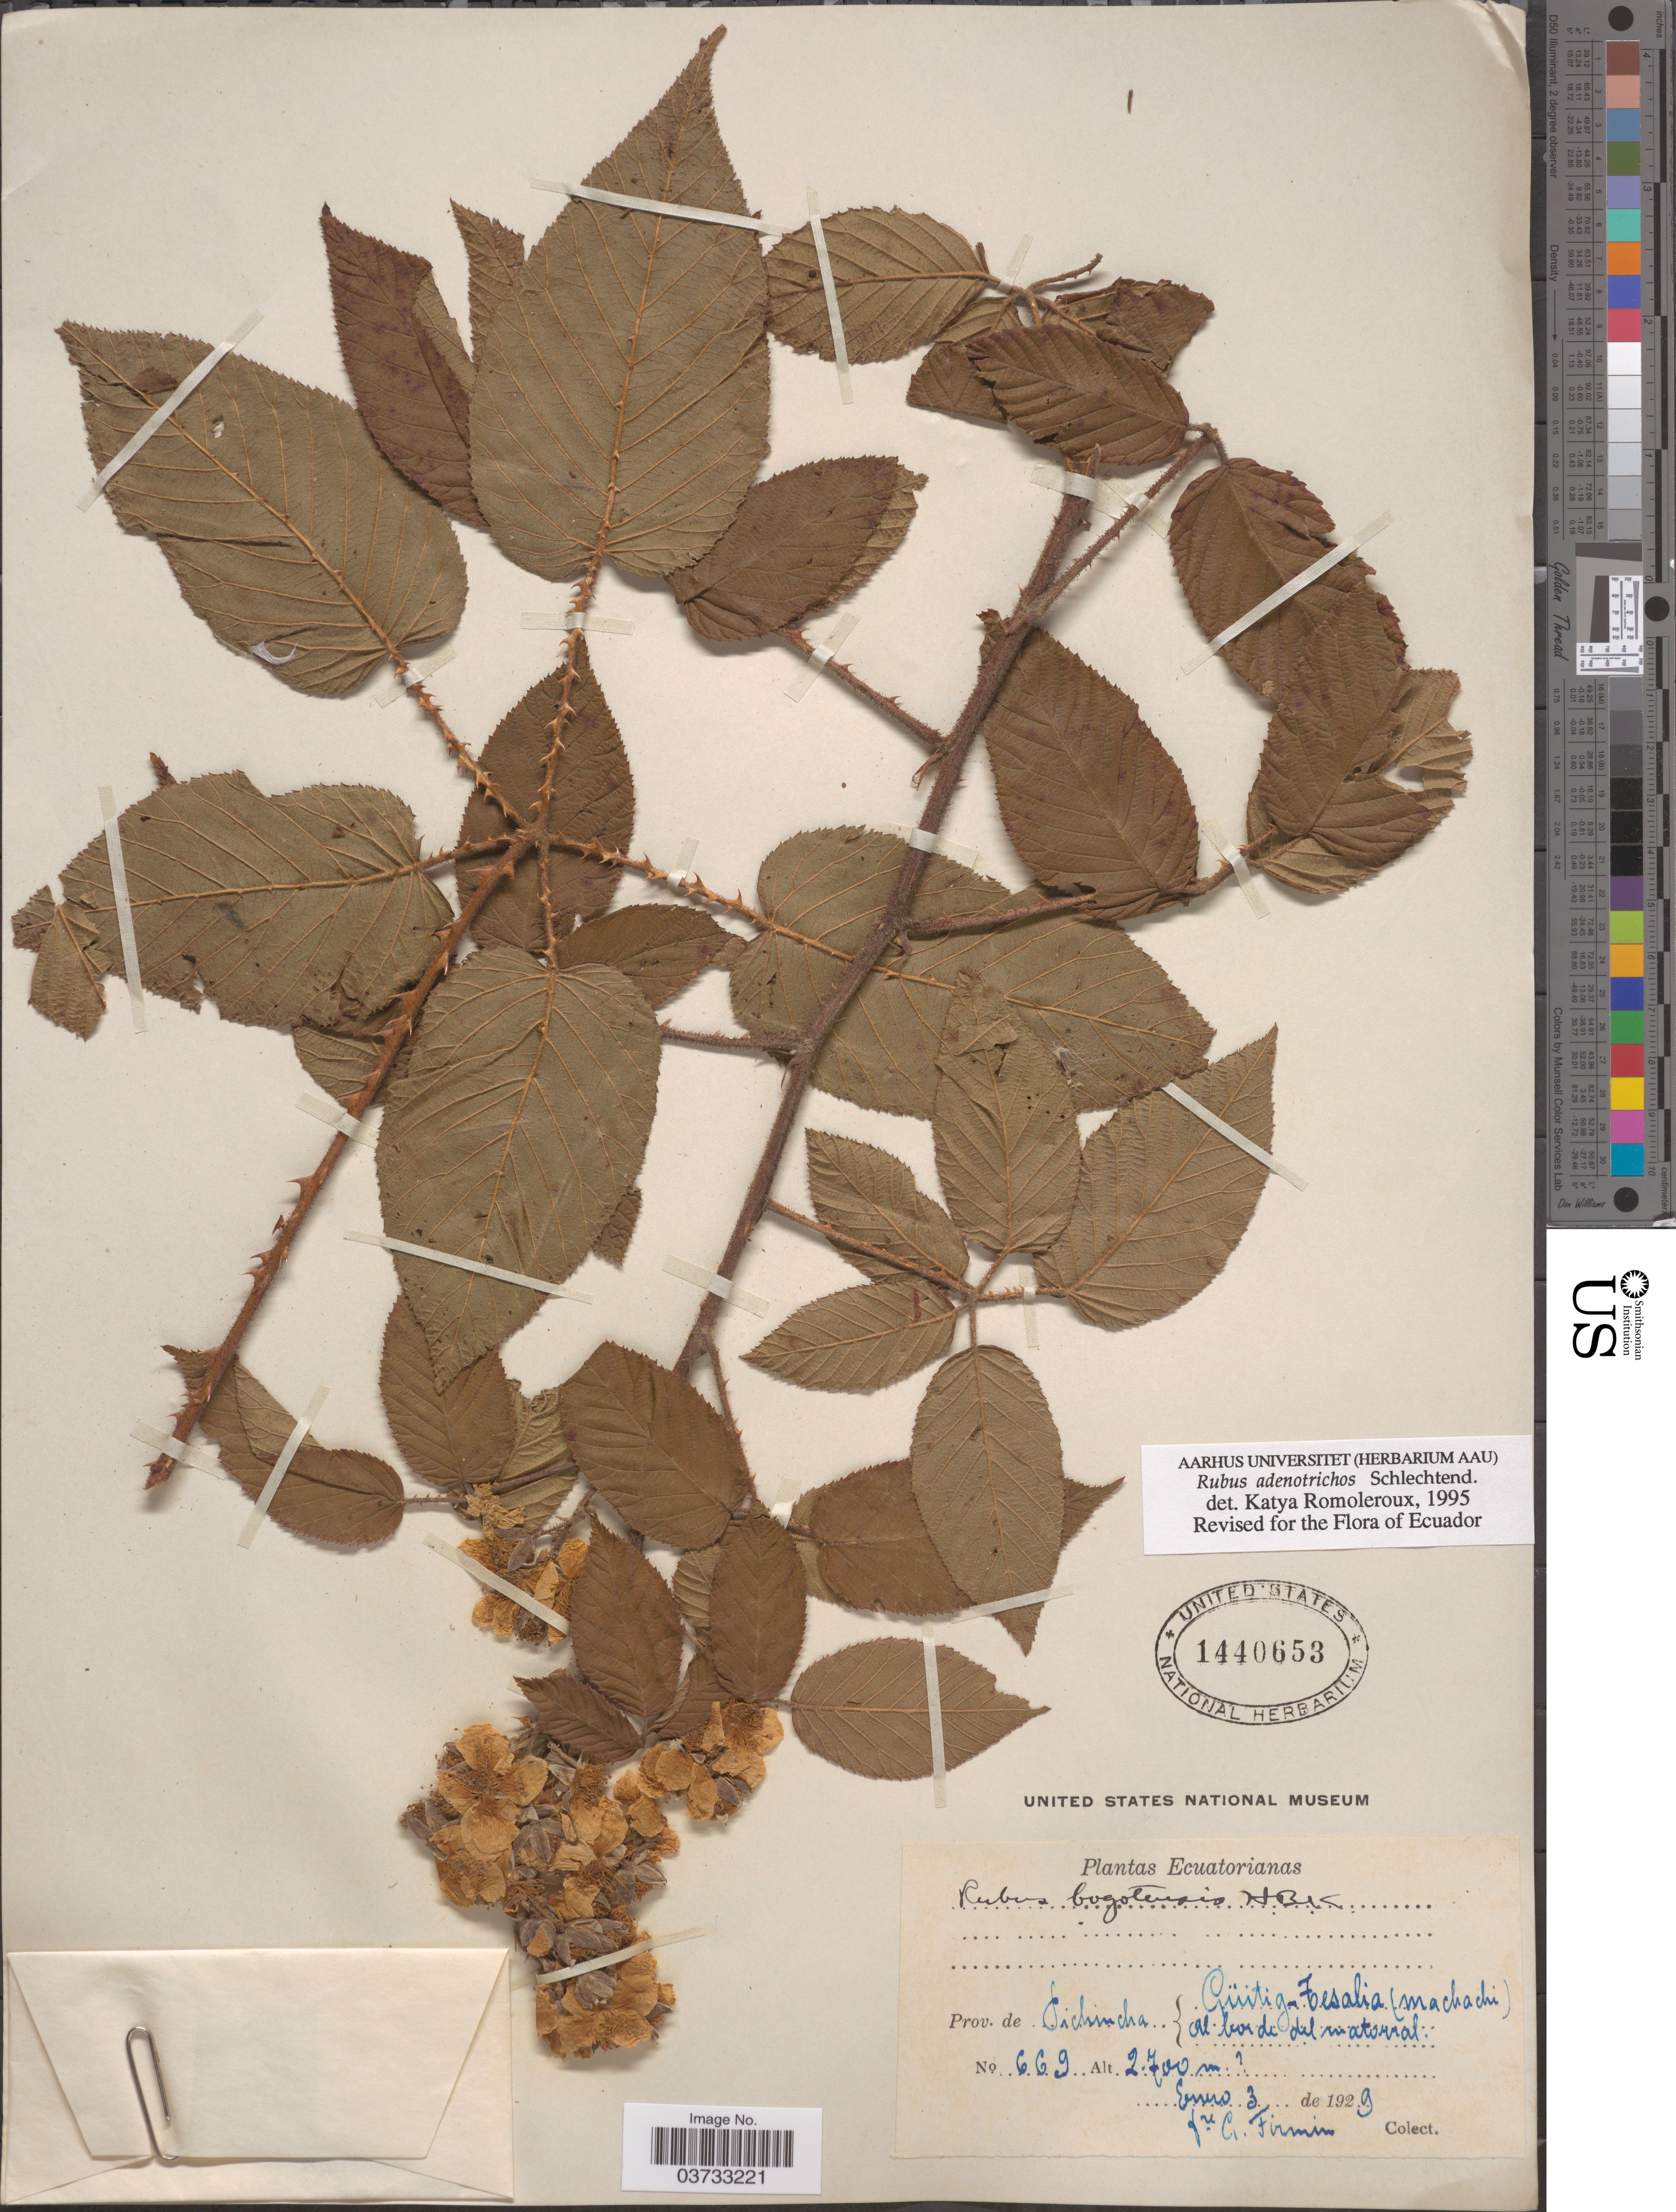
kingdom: Plantae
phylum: Tracheophyta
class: Magnoliopsida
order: Rosales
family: Rosaceae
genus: Rubus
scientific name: Rubus adenotrichos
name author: Schltdl.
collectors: F. Firmin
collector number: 669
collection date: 1929-01-03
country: Ecuador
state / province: Pichincha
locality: Güitig-Fesalia (machachi). Al bor de del matorral.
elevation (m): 2700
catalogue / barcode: US 1440653